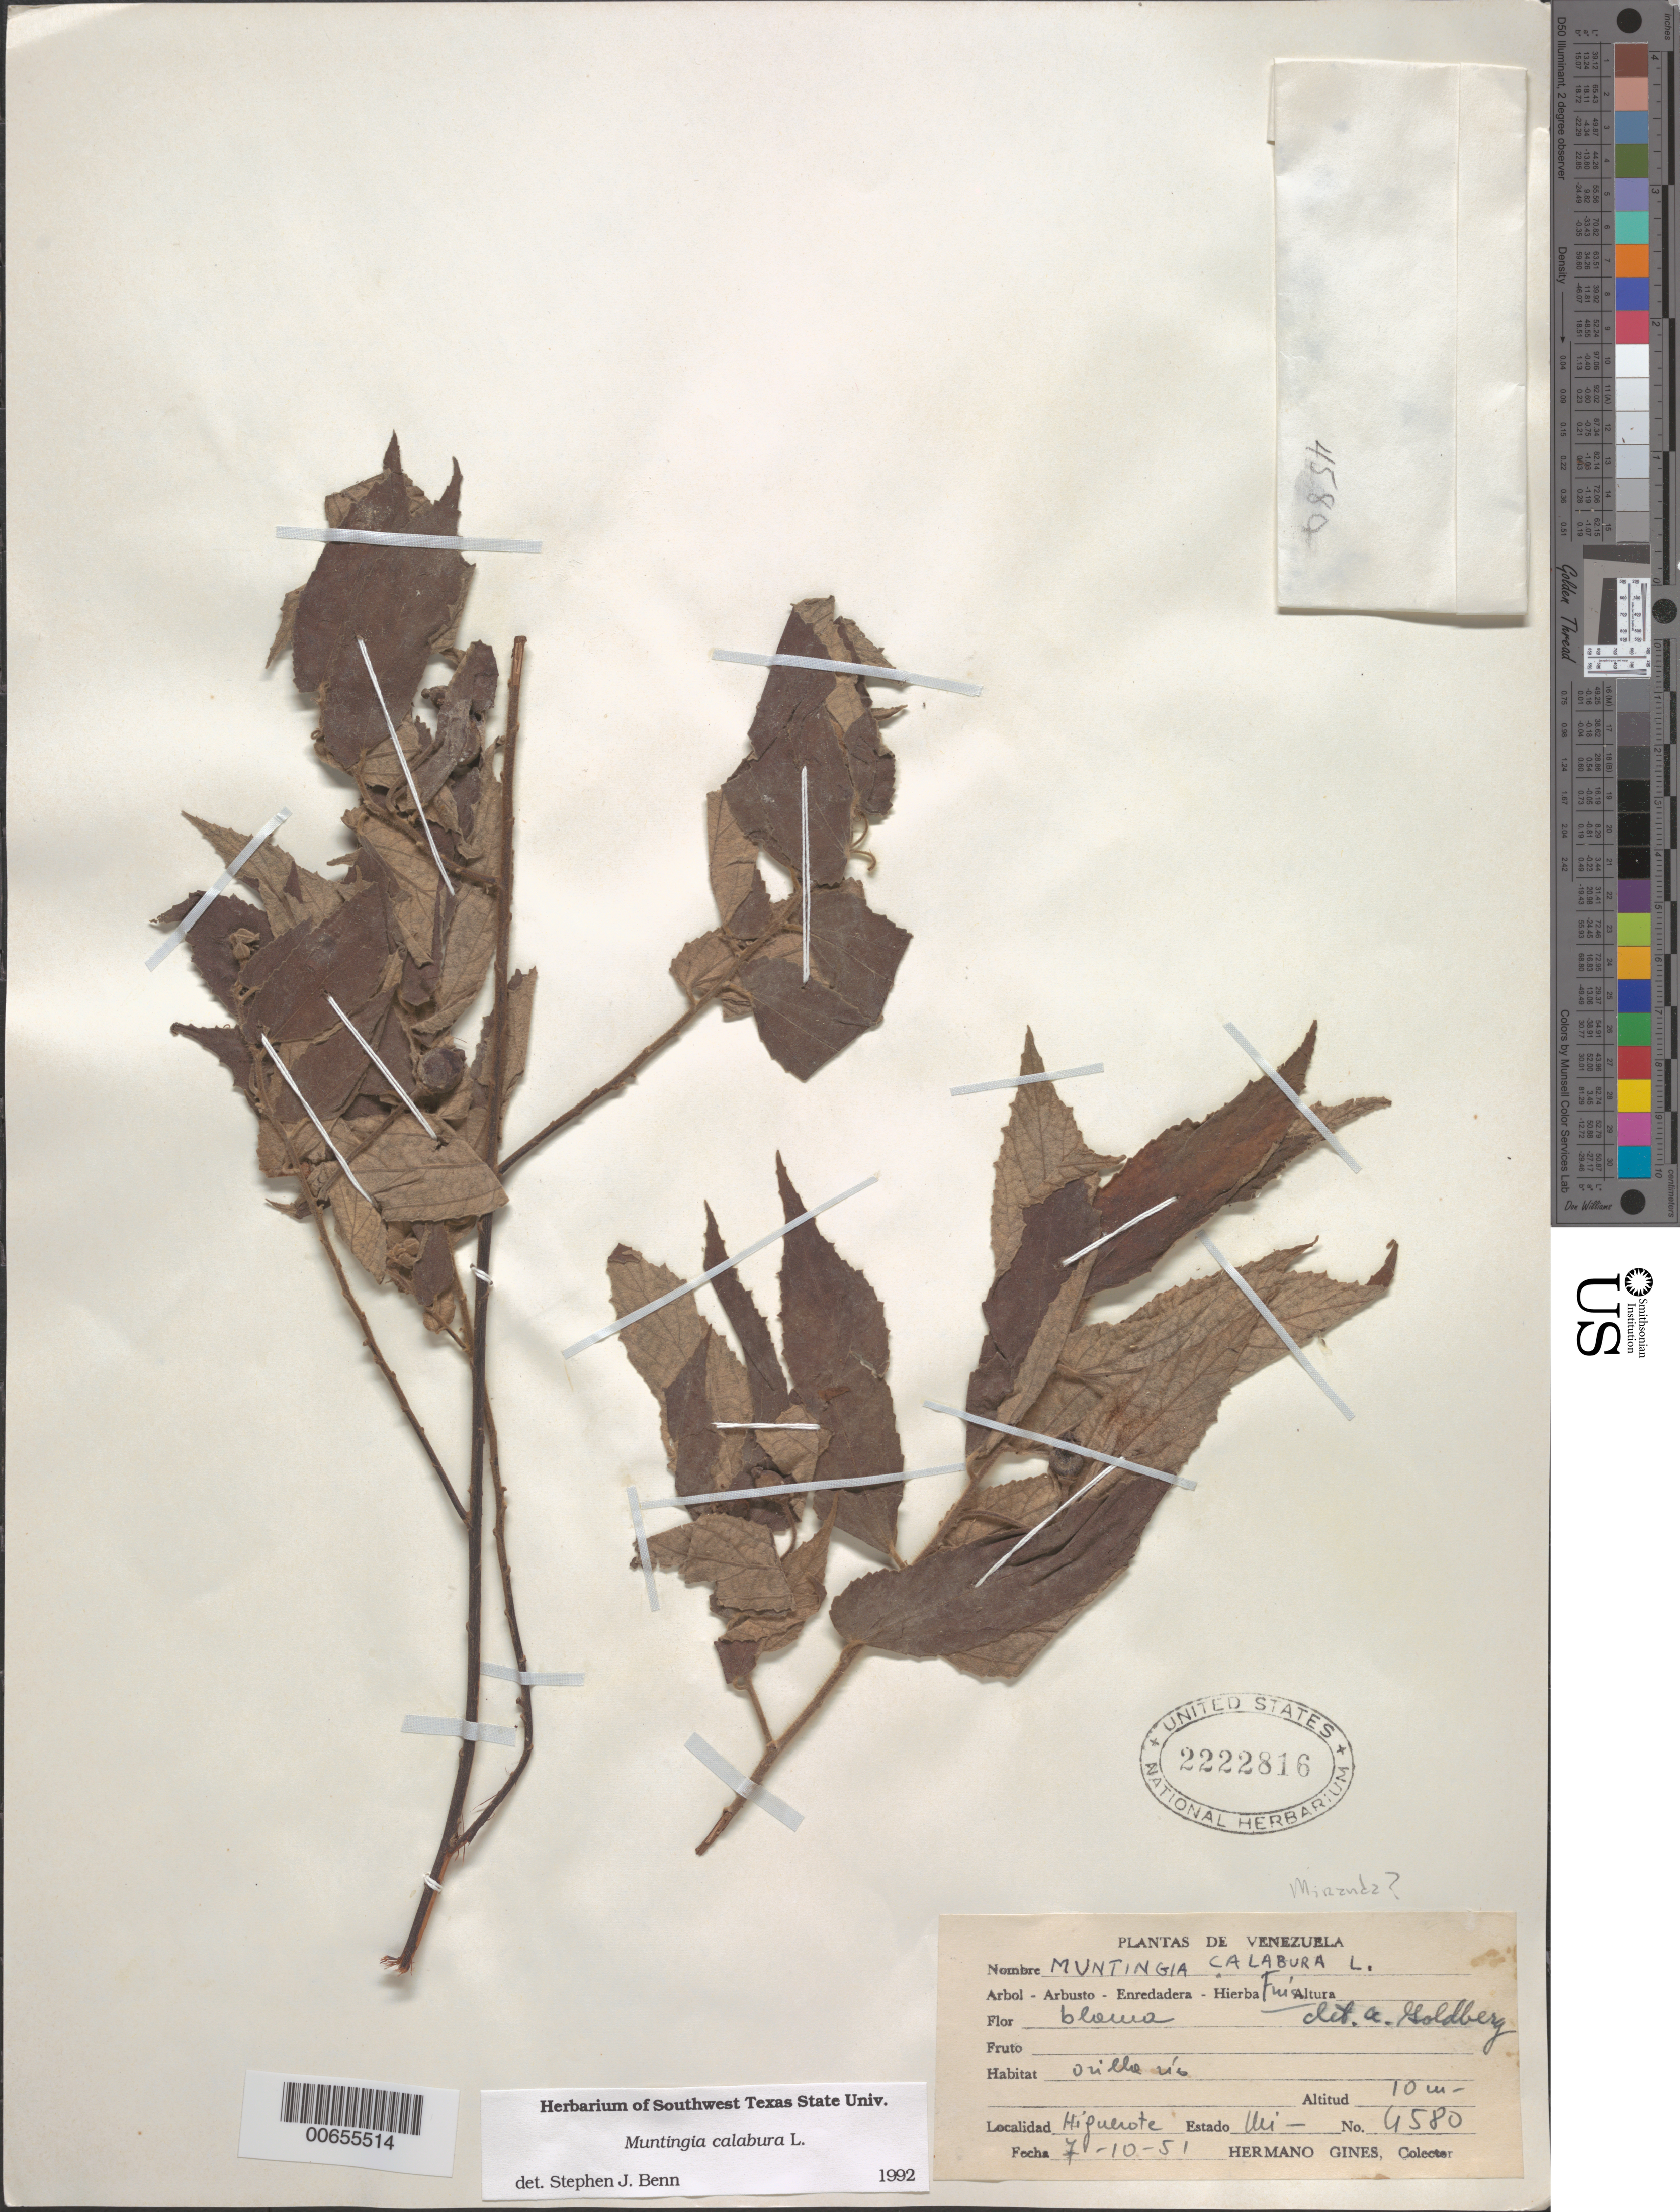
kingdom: Plantae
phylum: Tracheophyta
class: Magnoliopsida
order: Malvales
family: Muntingiaceae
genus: Muntingia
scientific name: Muntingia calabura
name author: L.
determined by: Benn, S. J.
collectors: Bro. Gines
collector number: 4580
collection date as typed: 07 Oct 1951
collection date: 1951-10-07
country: Venezuela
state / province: Miranda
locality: Hiquerote [sic]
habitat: Orilla río [sic]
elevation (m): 10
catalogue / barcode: US 2222816